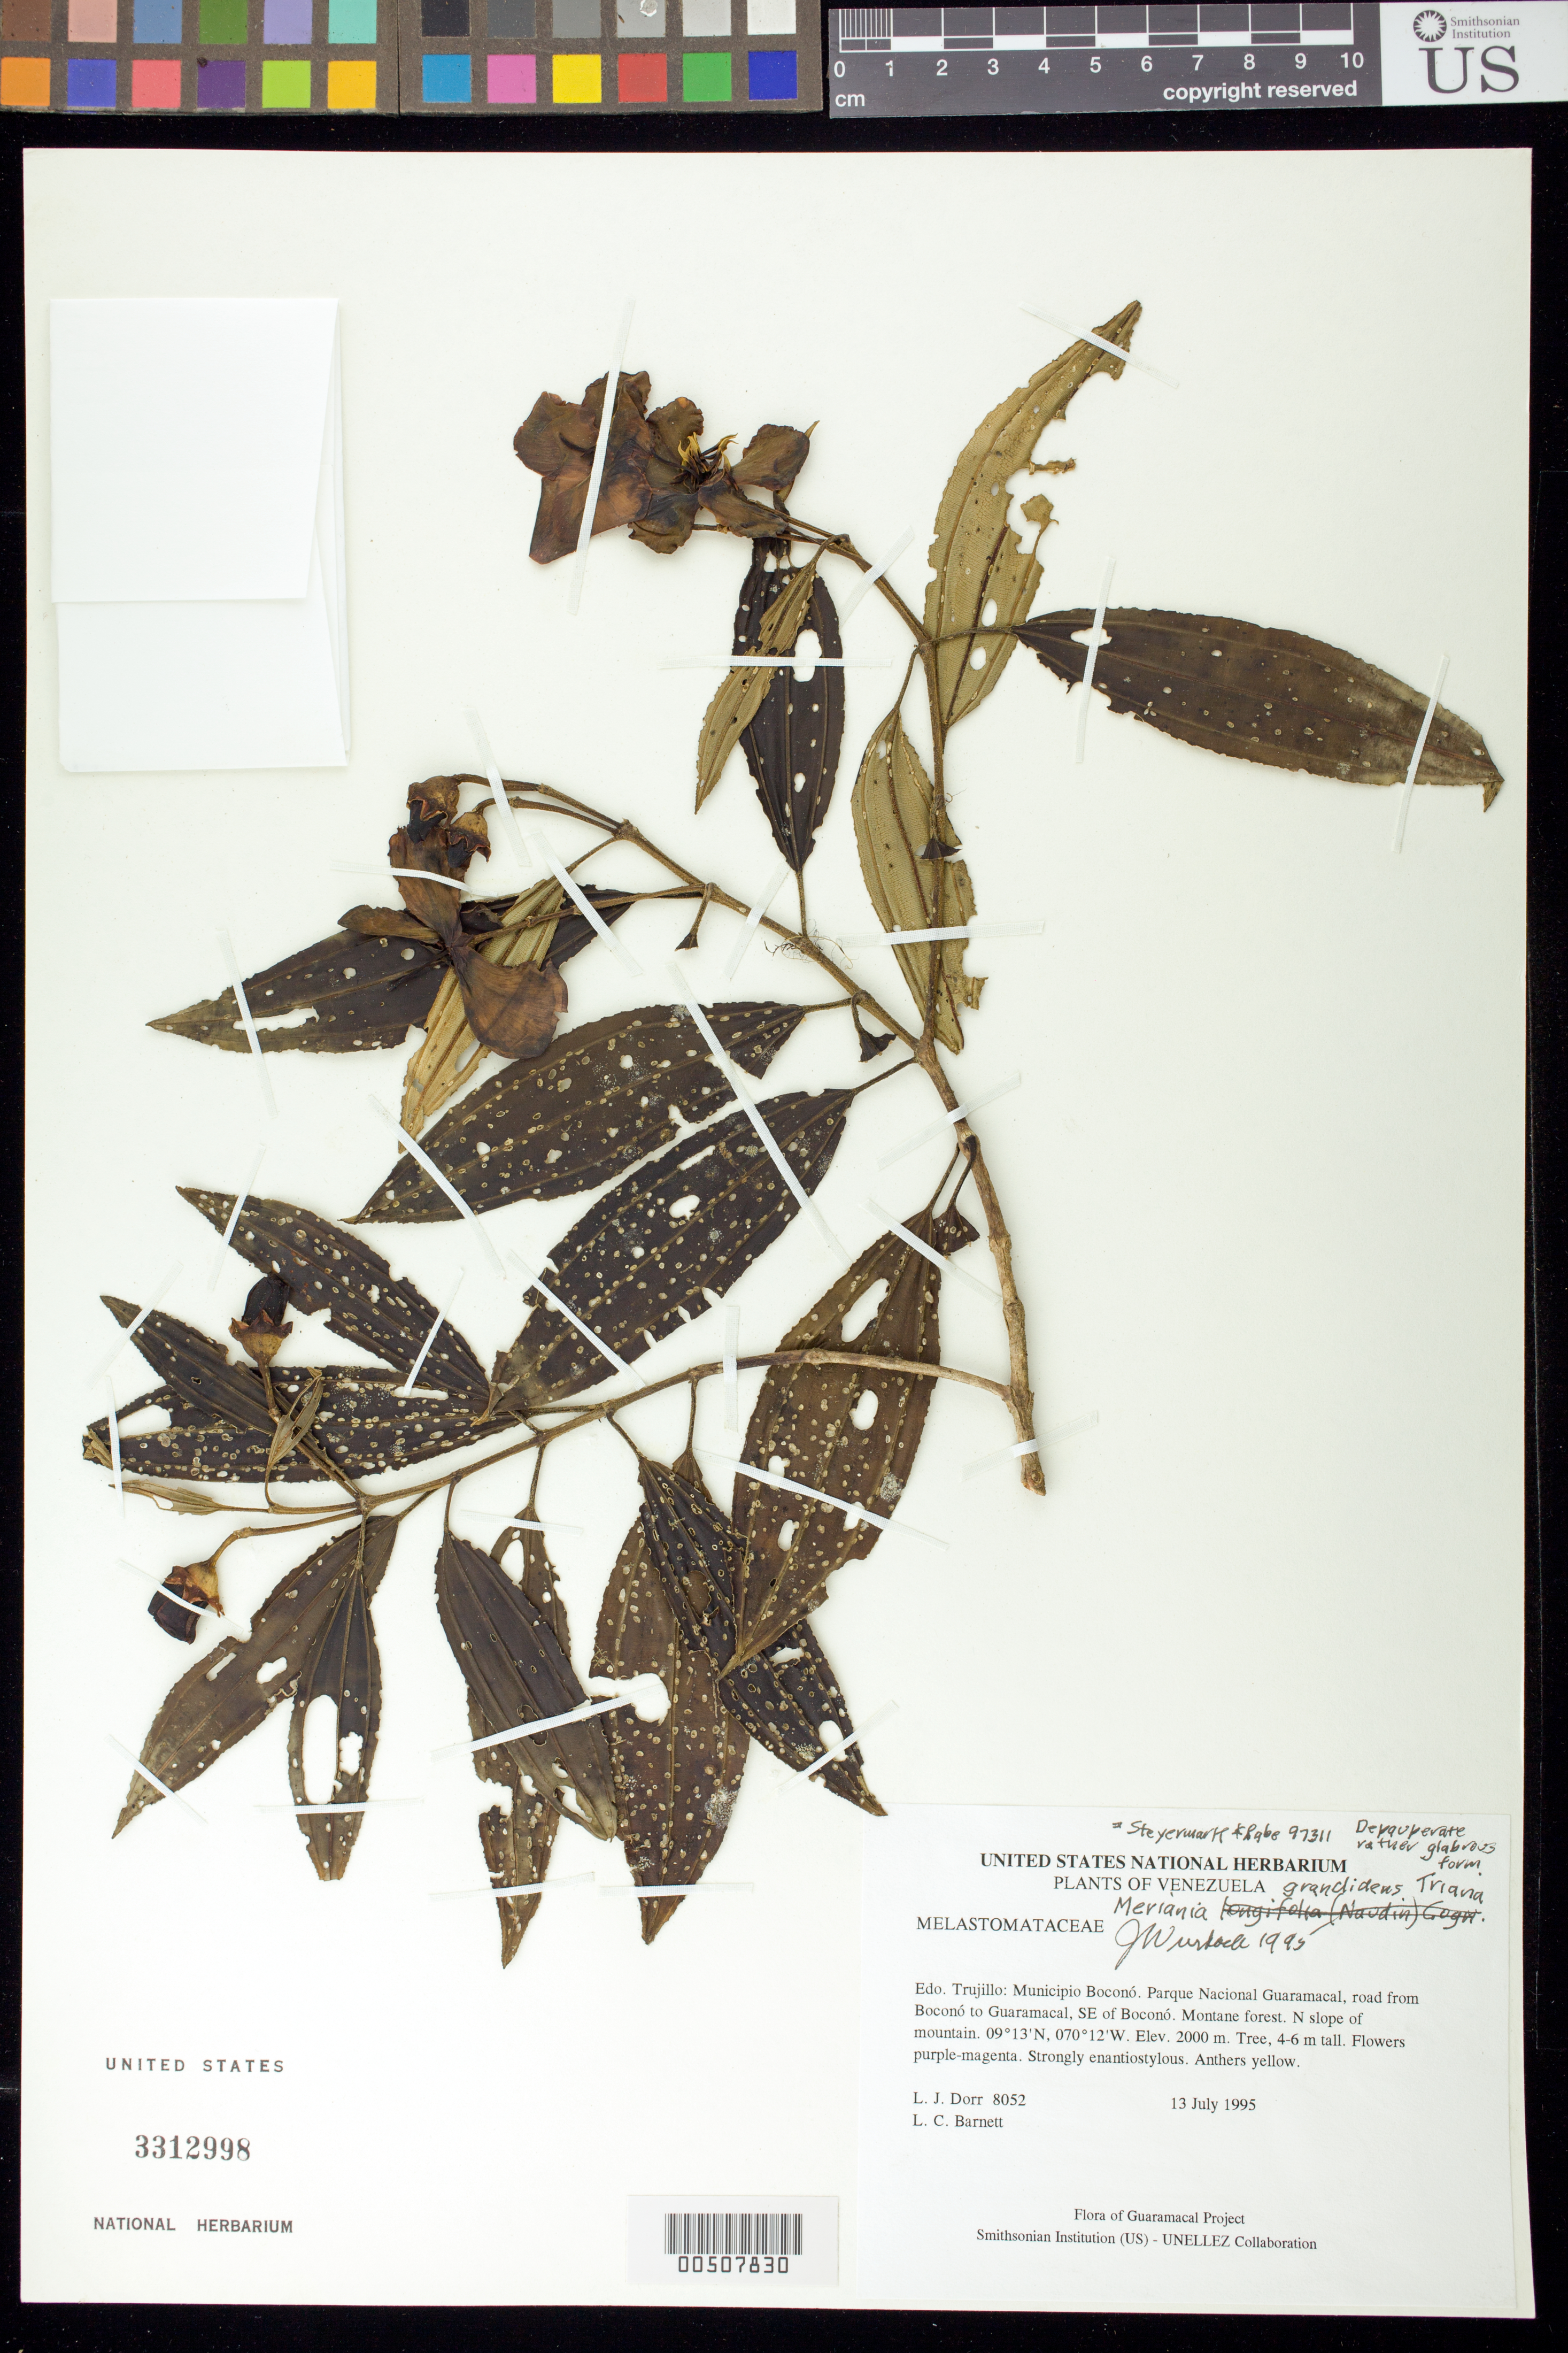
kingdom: Plantae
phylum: Tracheophyta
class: Magnoliopsida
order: Myrtales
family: Melastomataceae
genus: Meriania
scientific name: Meriania grandidens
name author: Triana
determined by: Wurdack, John J., (US), US (UNITED STATES)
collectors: L. J. Dorr & L. C. Barnett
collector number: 8052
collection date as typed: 05 Jul 1995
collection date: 1995-07-05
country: Venezuela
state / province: Trujillo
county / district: Boconó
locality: Parque Nacional Guaramacal, road from Boconó to Guaramacal, SE of Boconó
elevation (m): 2000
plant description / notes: PORT, US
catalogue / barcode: US 3312998